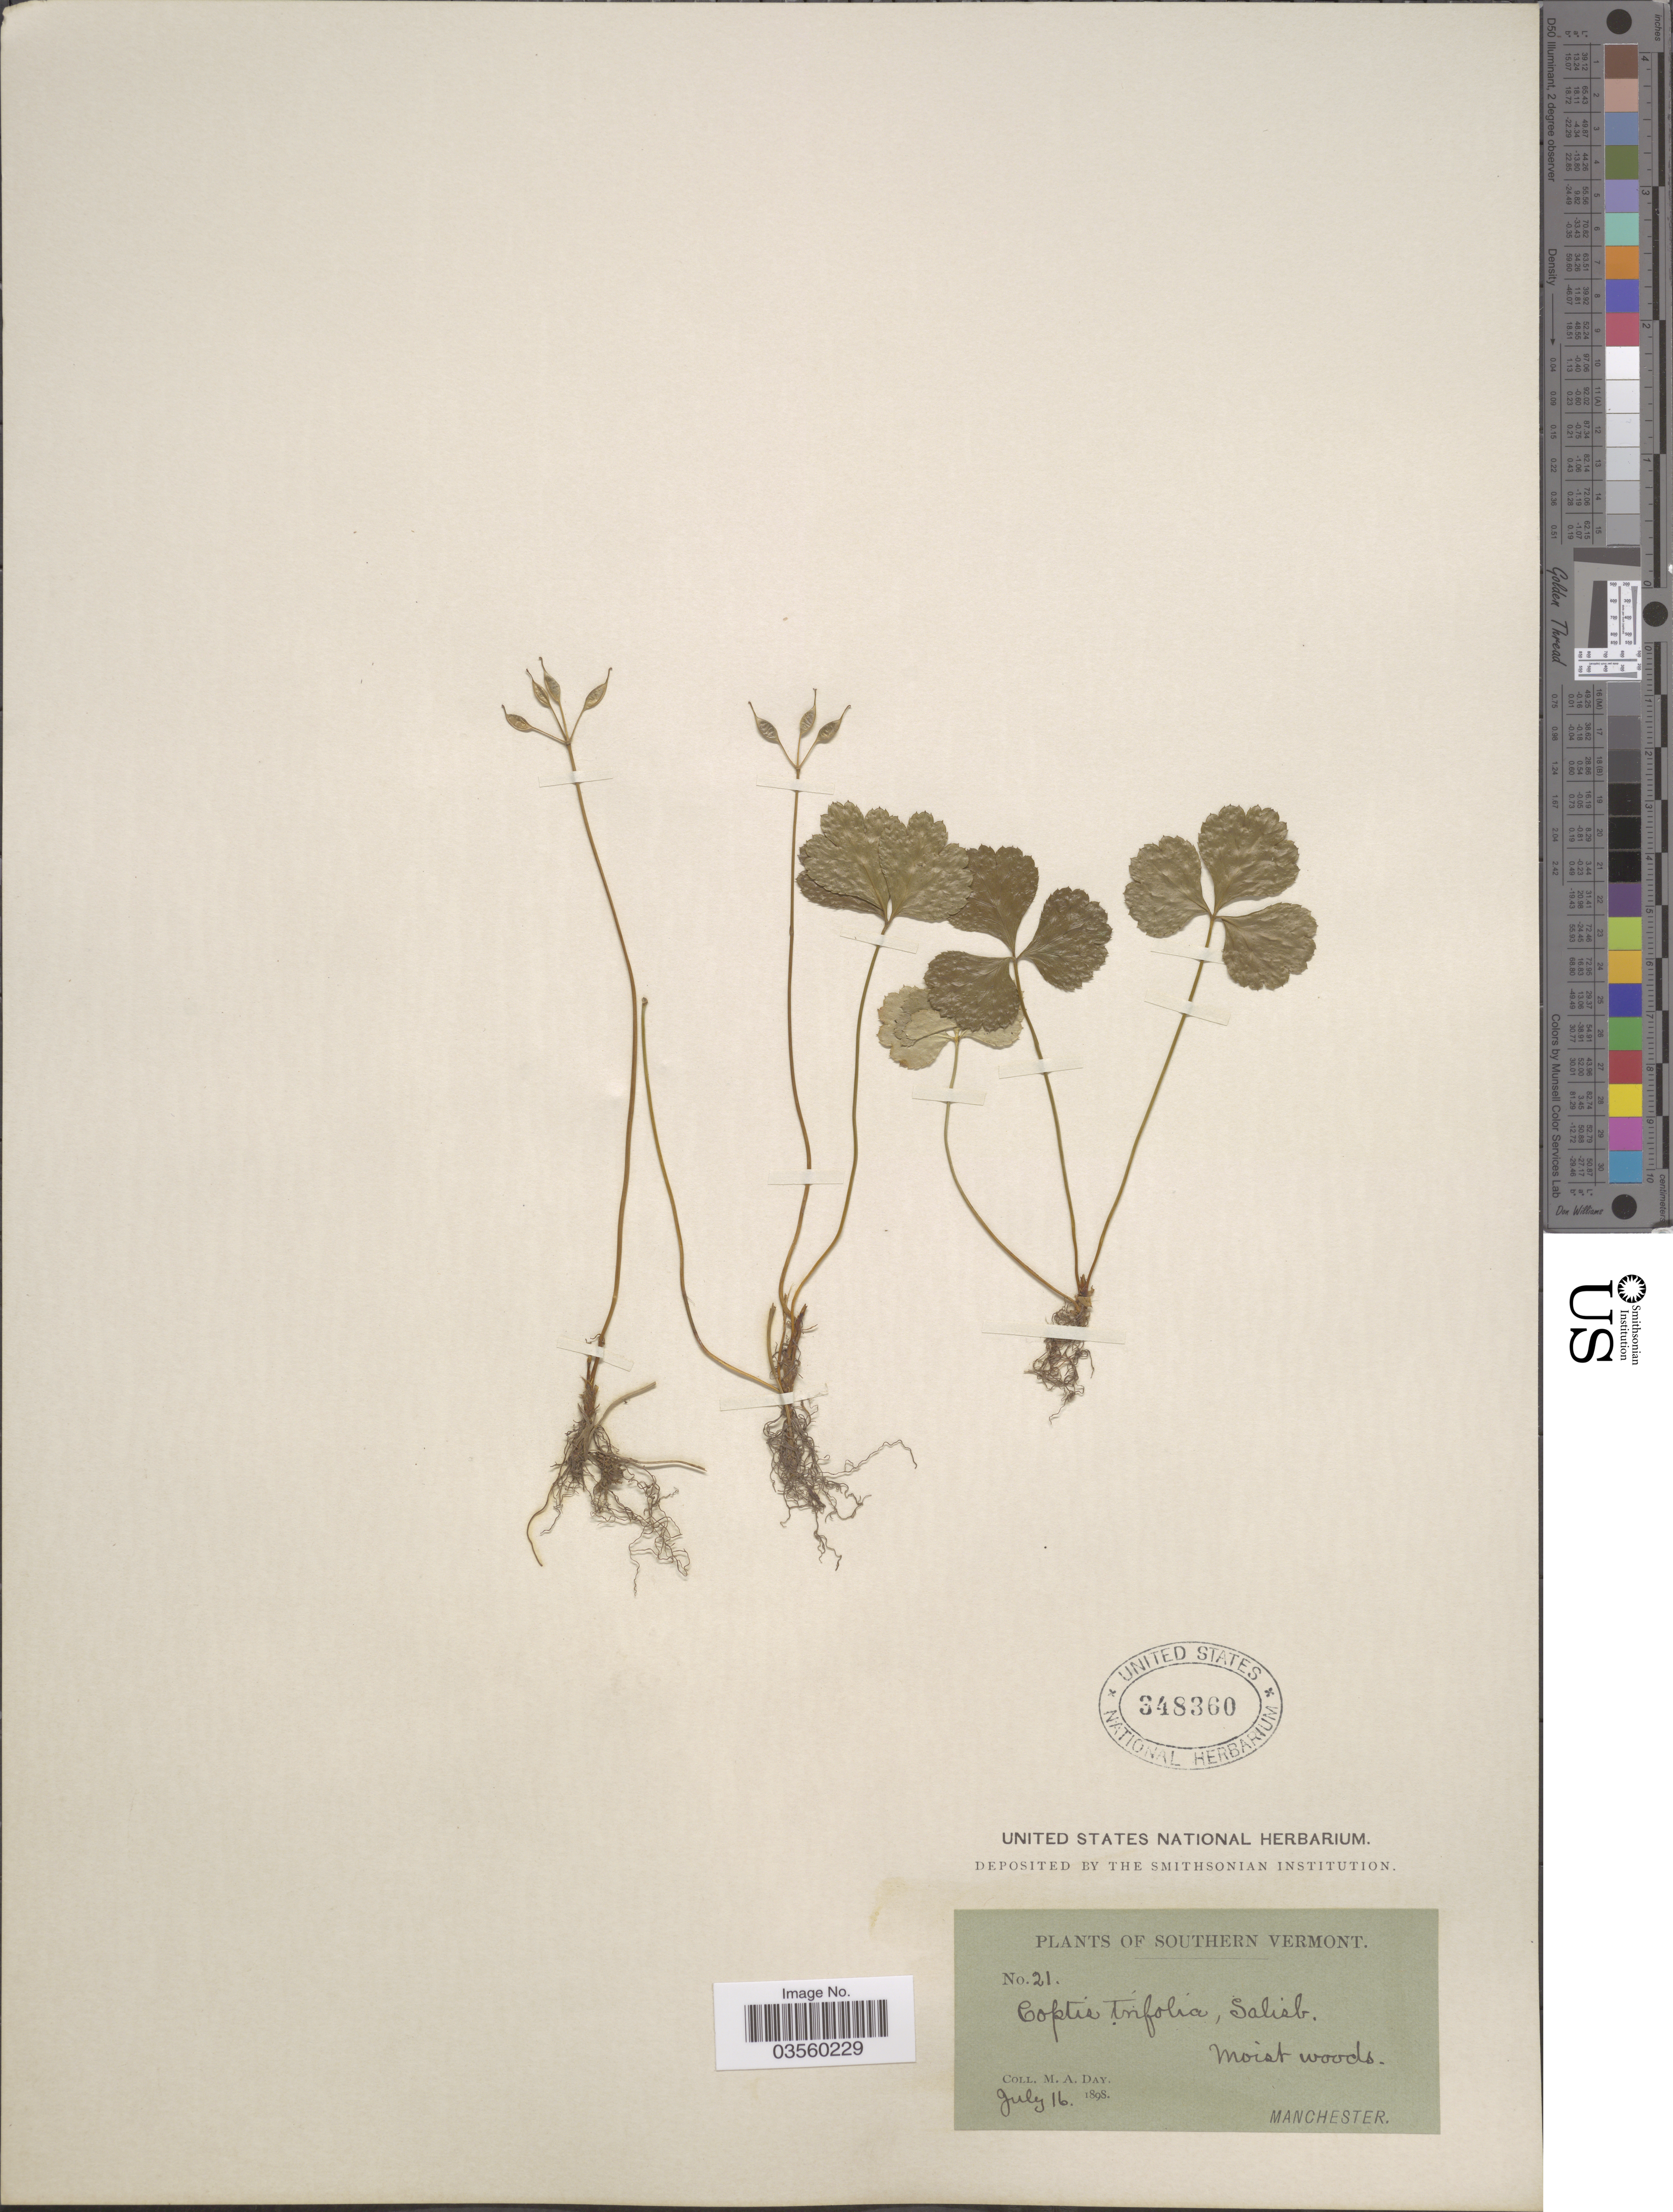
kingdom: Plantae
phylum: Tracheophyta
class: Magnoliopsida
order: Ranunculales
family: Ranunculaceae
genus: Coptis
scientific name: Coptis trifolia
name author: (L.) Salisb.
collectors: M. Day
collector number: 21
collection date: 1898-07-16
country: United States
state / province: Vermont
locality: Southern Vermont. Manchester.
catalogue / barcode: US 348360